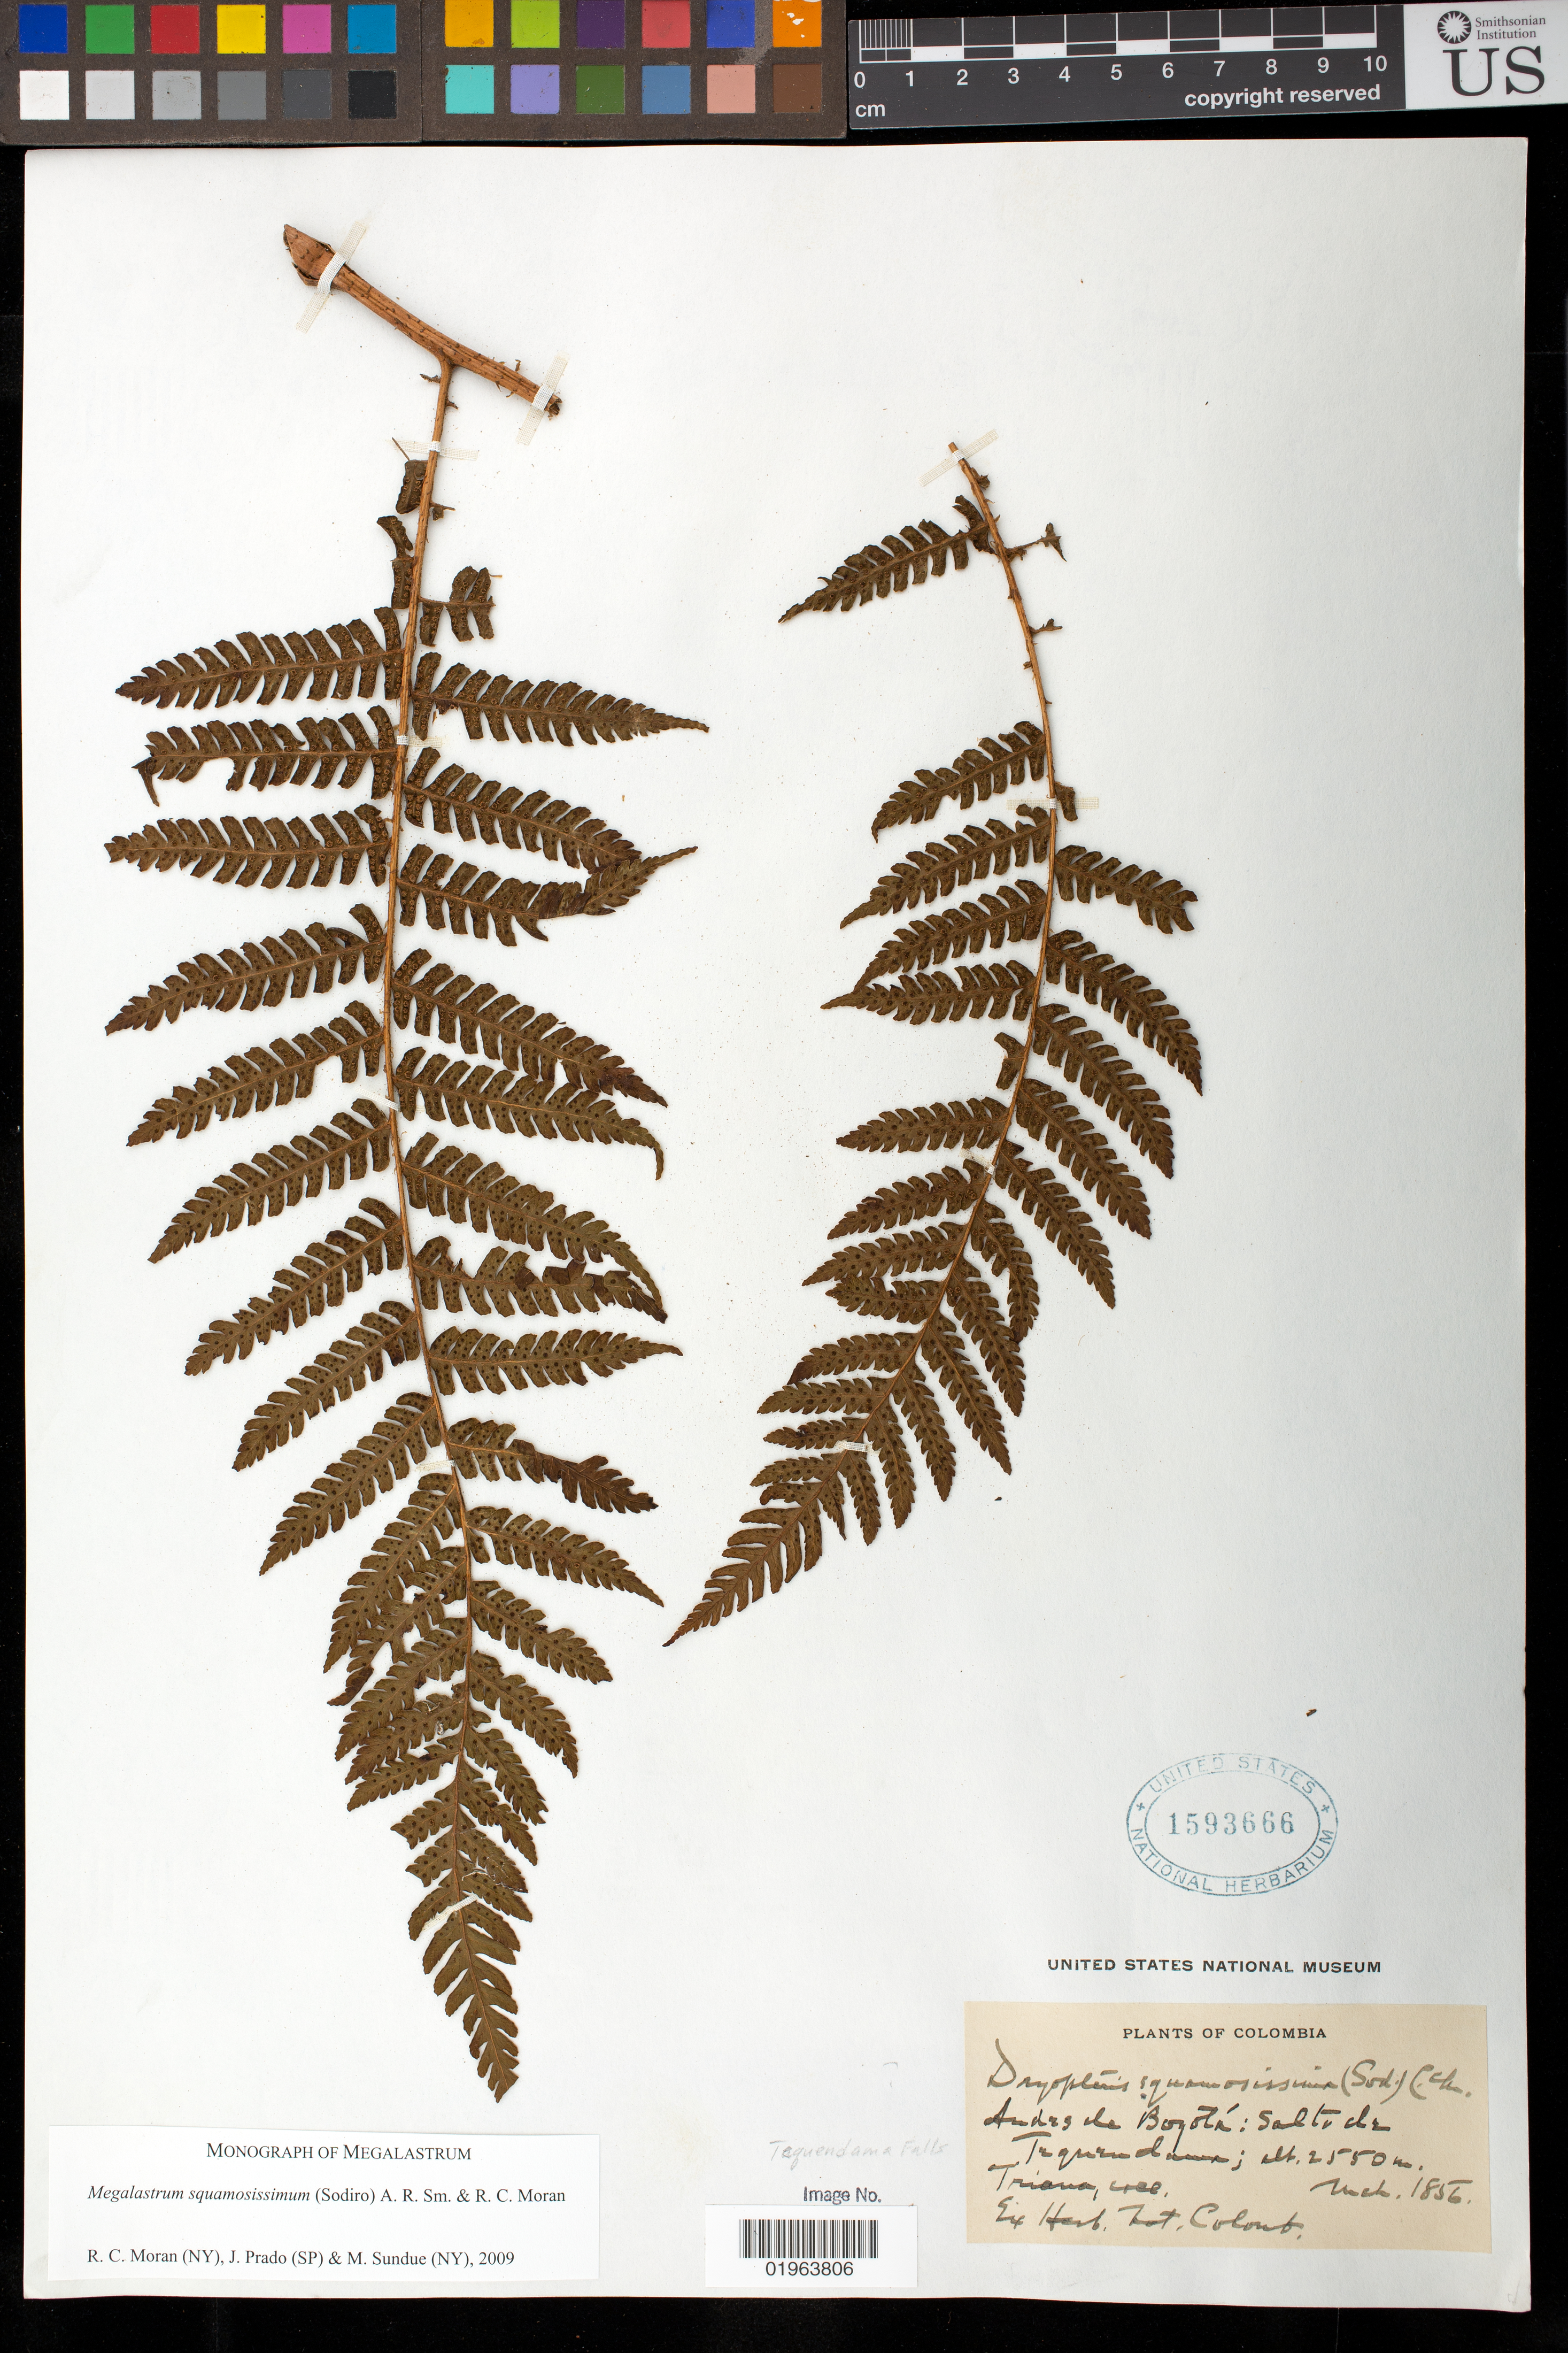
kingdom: Plantae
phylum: Tracheophyta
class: Polypodiopsida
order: Polypodiales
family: Dryopteridaceae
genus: Megalastrum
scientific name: Megalastrum squamosissimum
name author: (Sodiro) A.R. Sm. & R.C. Moran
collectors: J. J. Triana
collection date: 1856-03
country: Colombia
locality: Andes of Bogota. Salto de Tequendama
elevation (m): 2550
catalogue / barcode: US 1593666